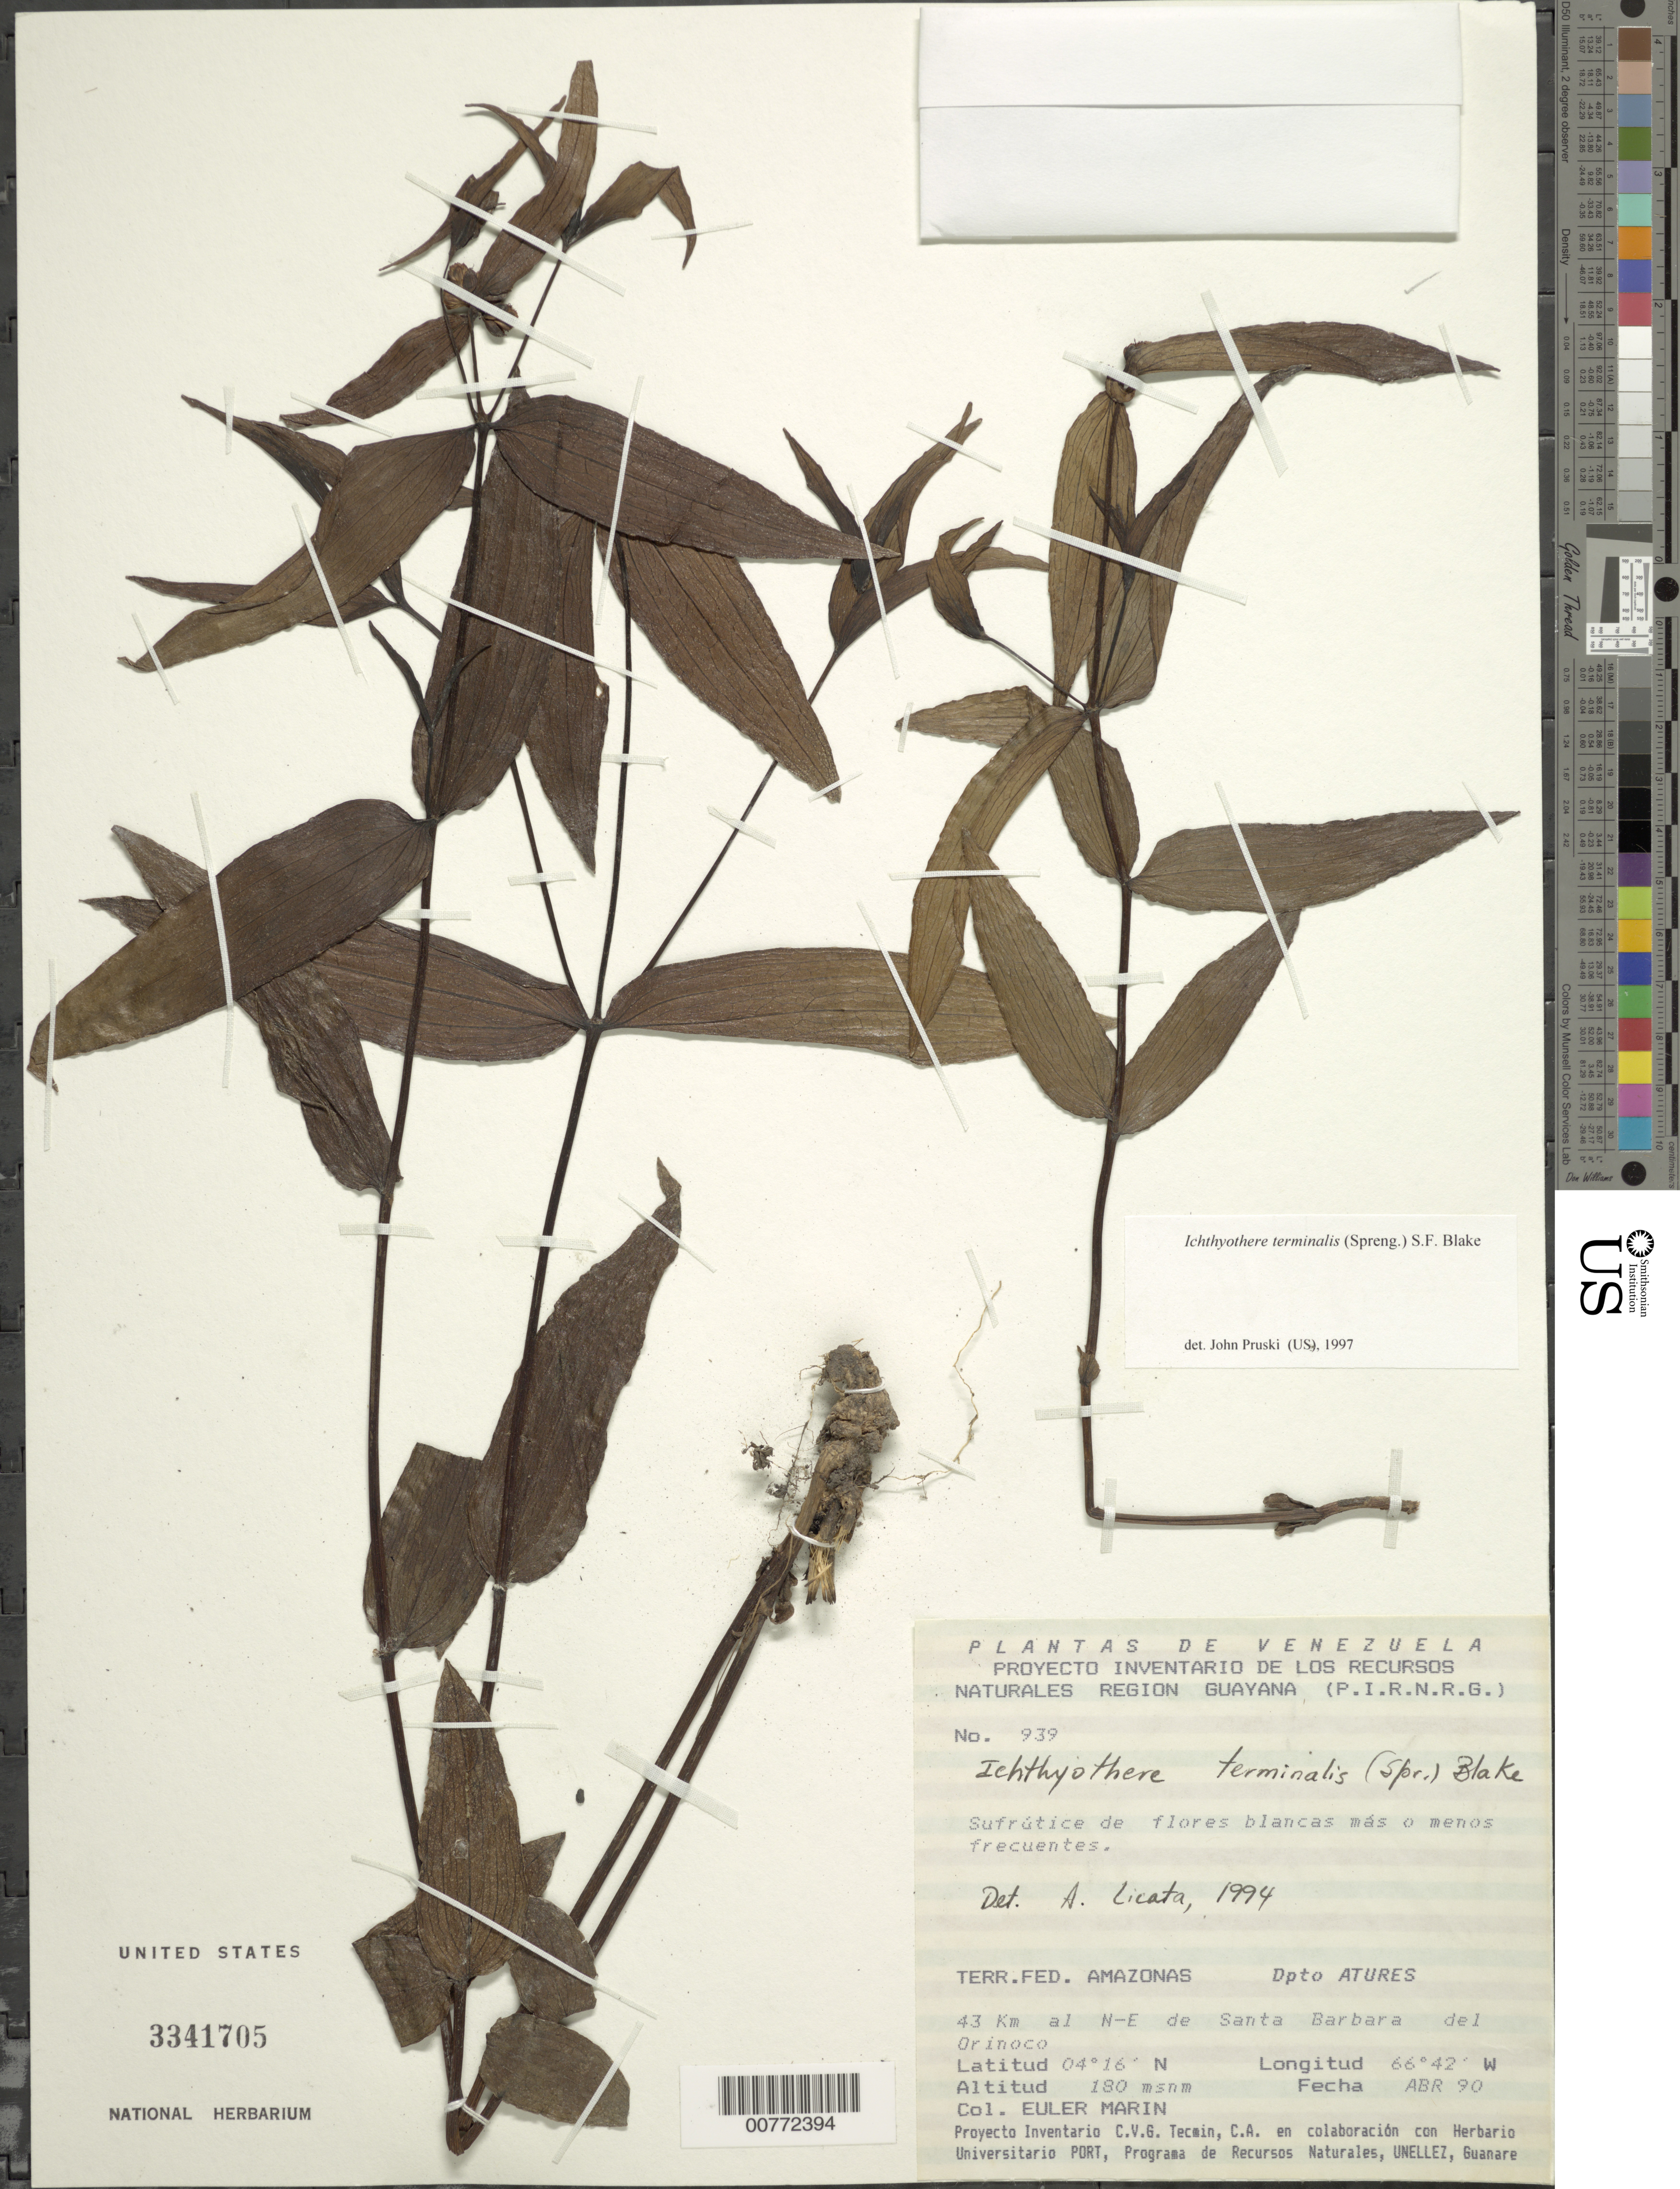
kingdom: Plantae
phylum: Tracheophyta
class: Magnoliopsida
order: Asterales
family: Asteraceae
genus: Ichthyothere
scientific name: Ichthyothere terminalis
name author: (Spreng.) S.F. Blake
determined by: Licata, A., (PORT), Univ. Nac. Exp. de los Llanos Ezequiel Zamora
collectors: E. Marin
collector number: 939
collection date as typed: Apr-90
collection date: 1990-04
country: Venezuela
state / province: Amazonas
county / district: Atures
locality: Santa Barbara del Orinoco, 43 km al NE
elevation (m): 180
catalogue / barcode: US 3341705